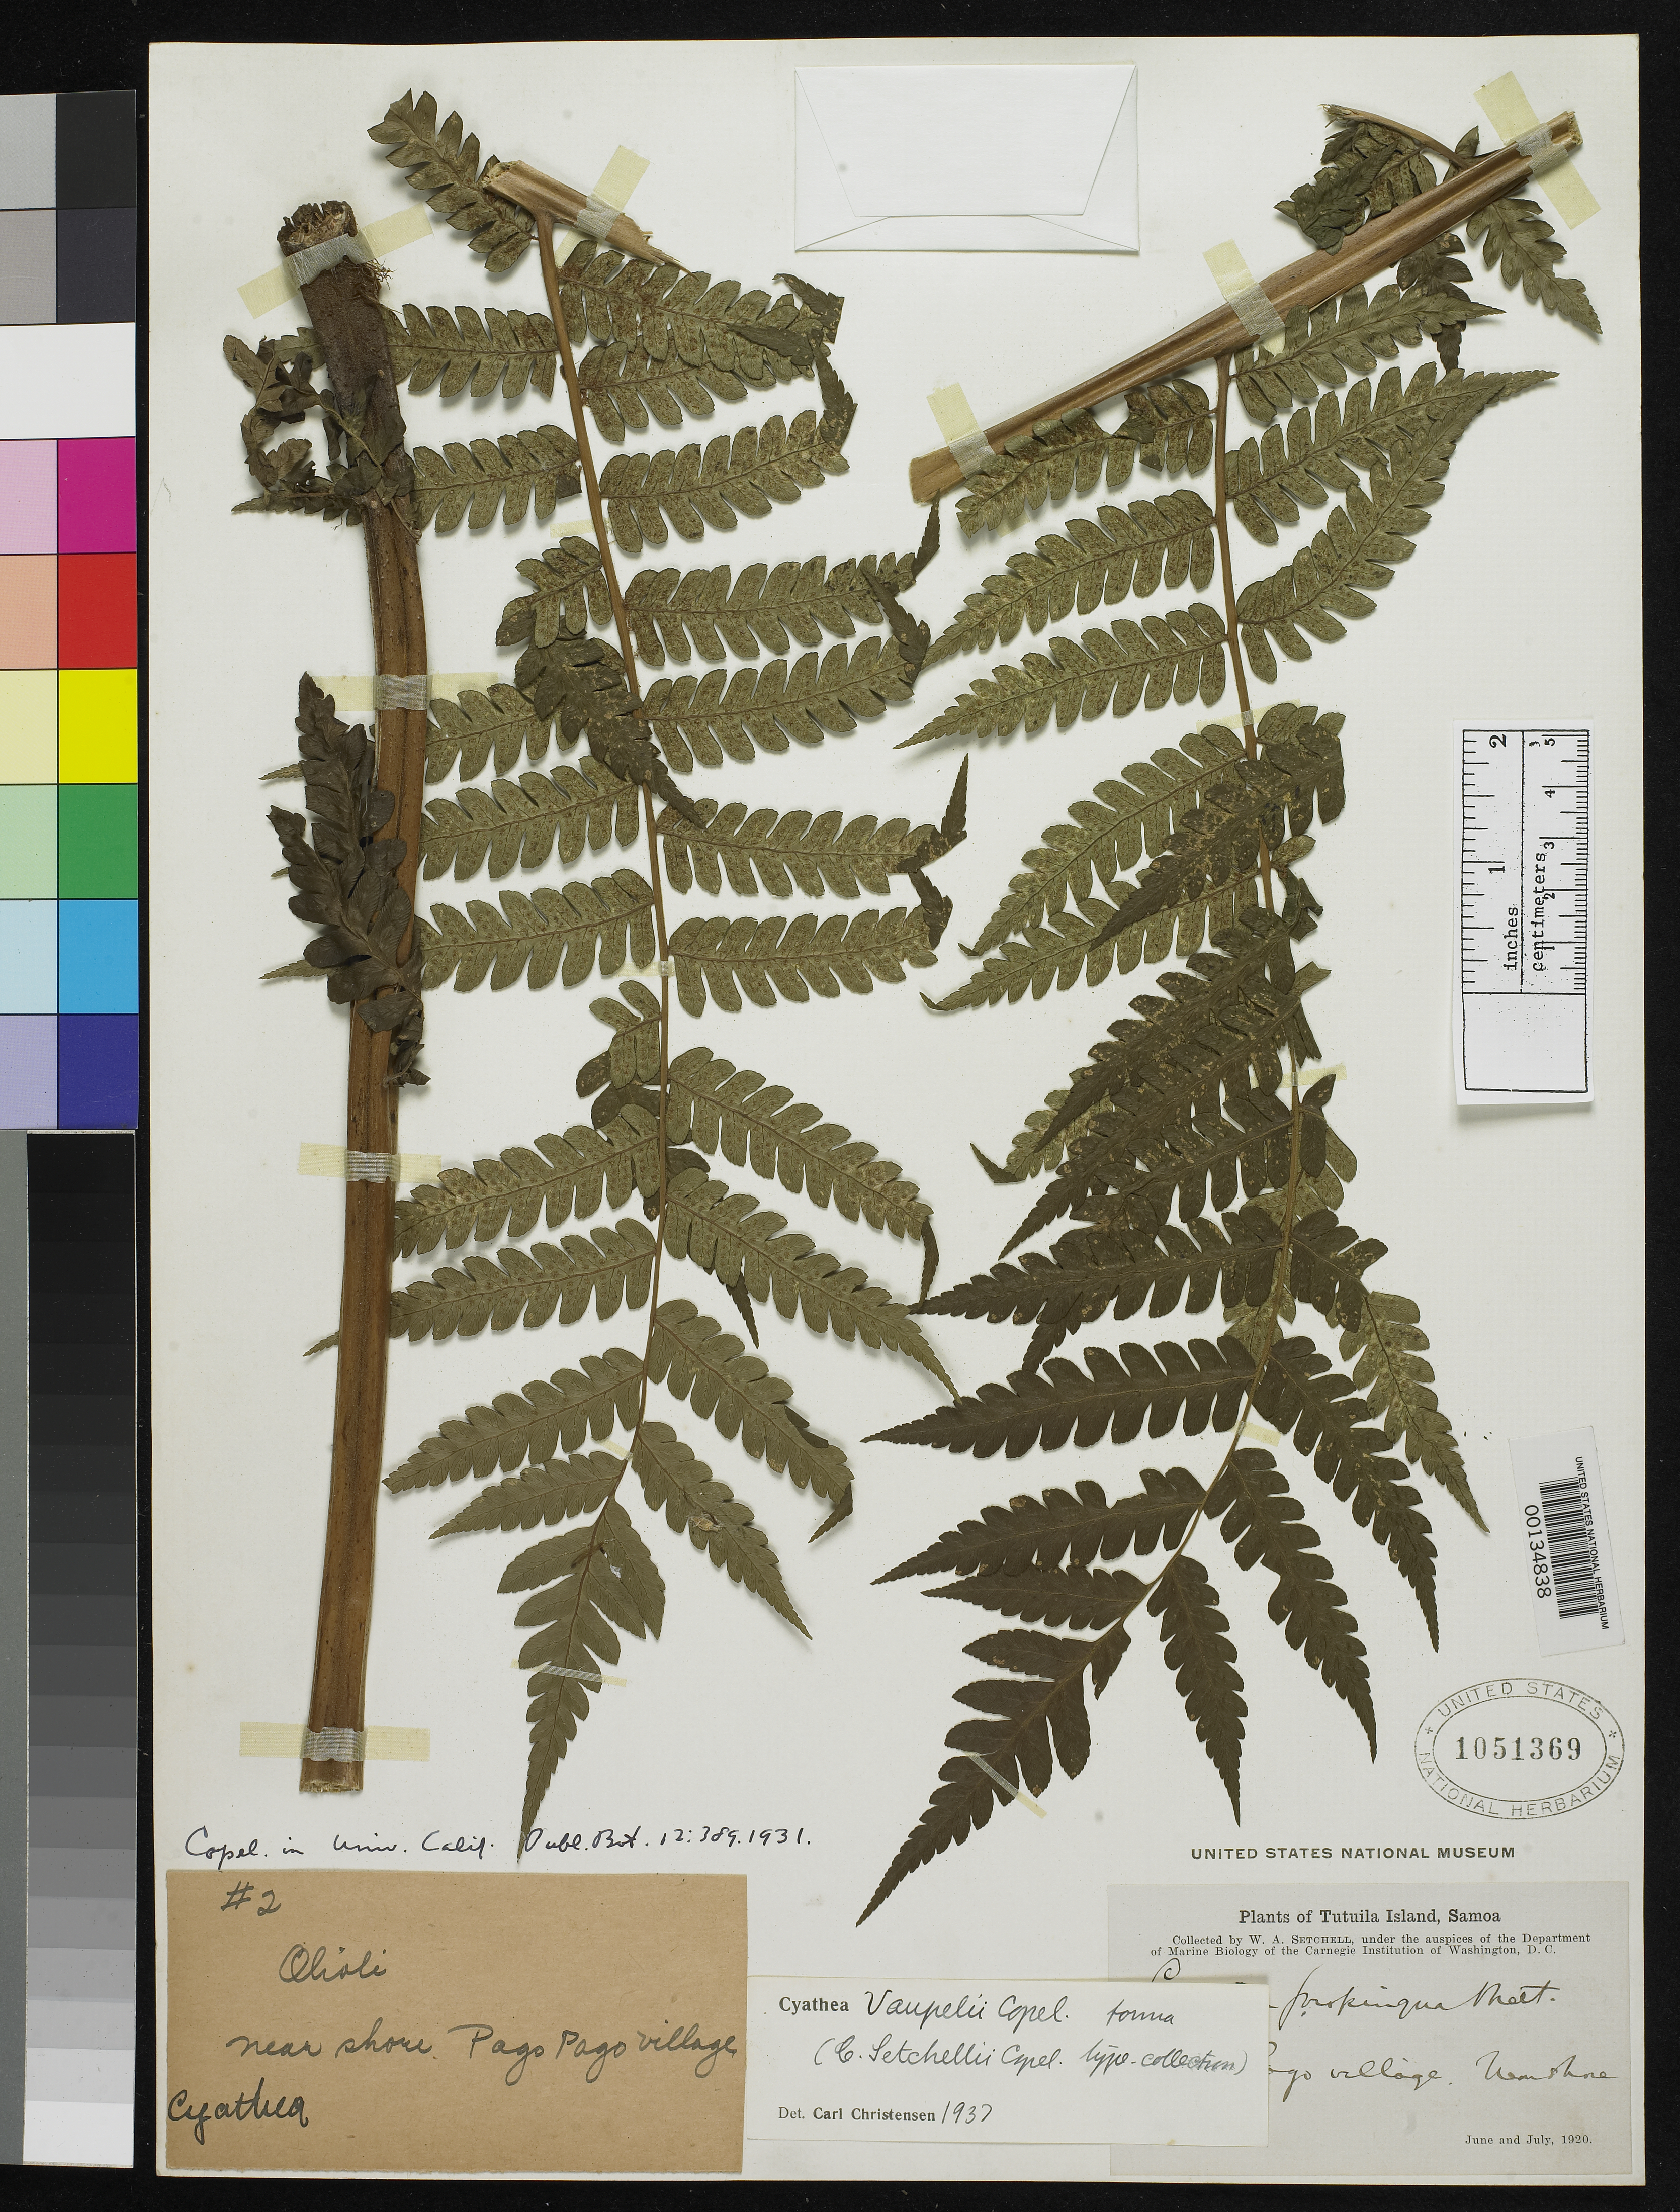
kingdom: Plantae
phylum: Tracheophyta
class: Polypodiopsida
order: Cyatheales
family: Cyatheaceae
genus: Cyathea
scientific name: Cyathea setchellii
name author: Copel.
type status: Isotype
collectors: W. Setchell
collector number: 2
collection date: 1920-06,1920-07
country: American Samoa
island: Tutua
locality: Pago Pago.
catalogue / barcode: US 1051369